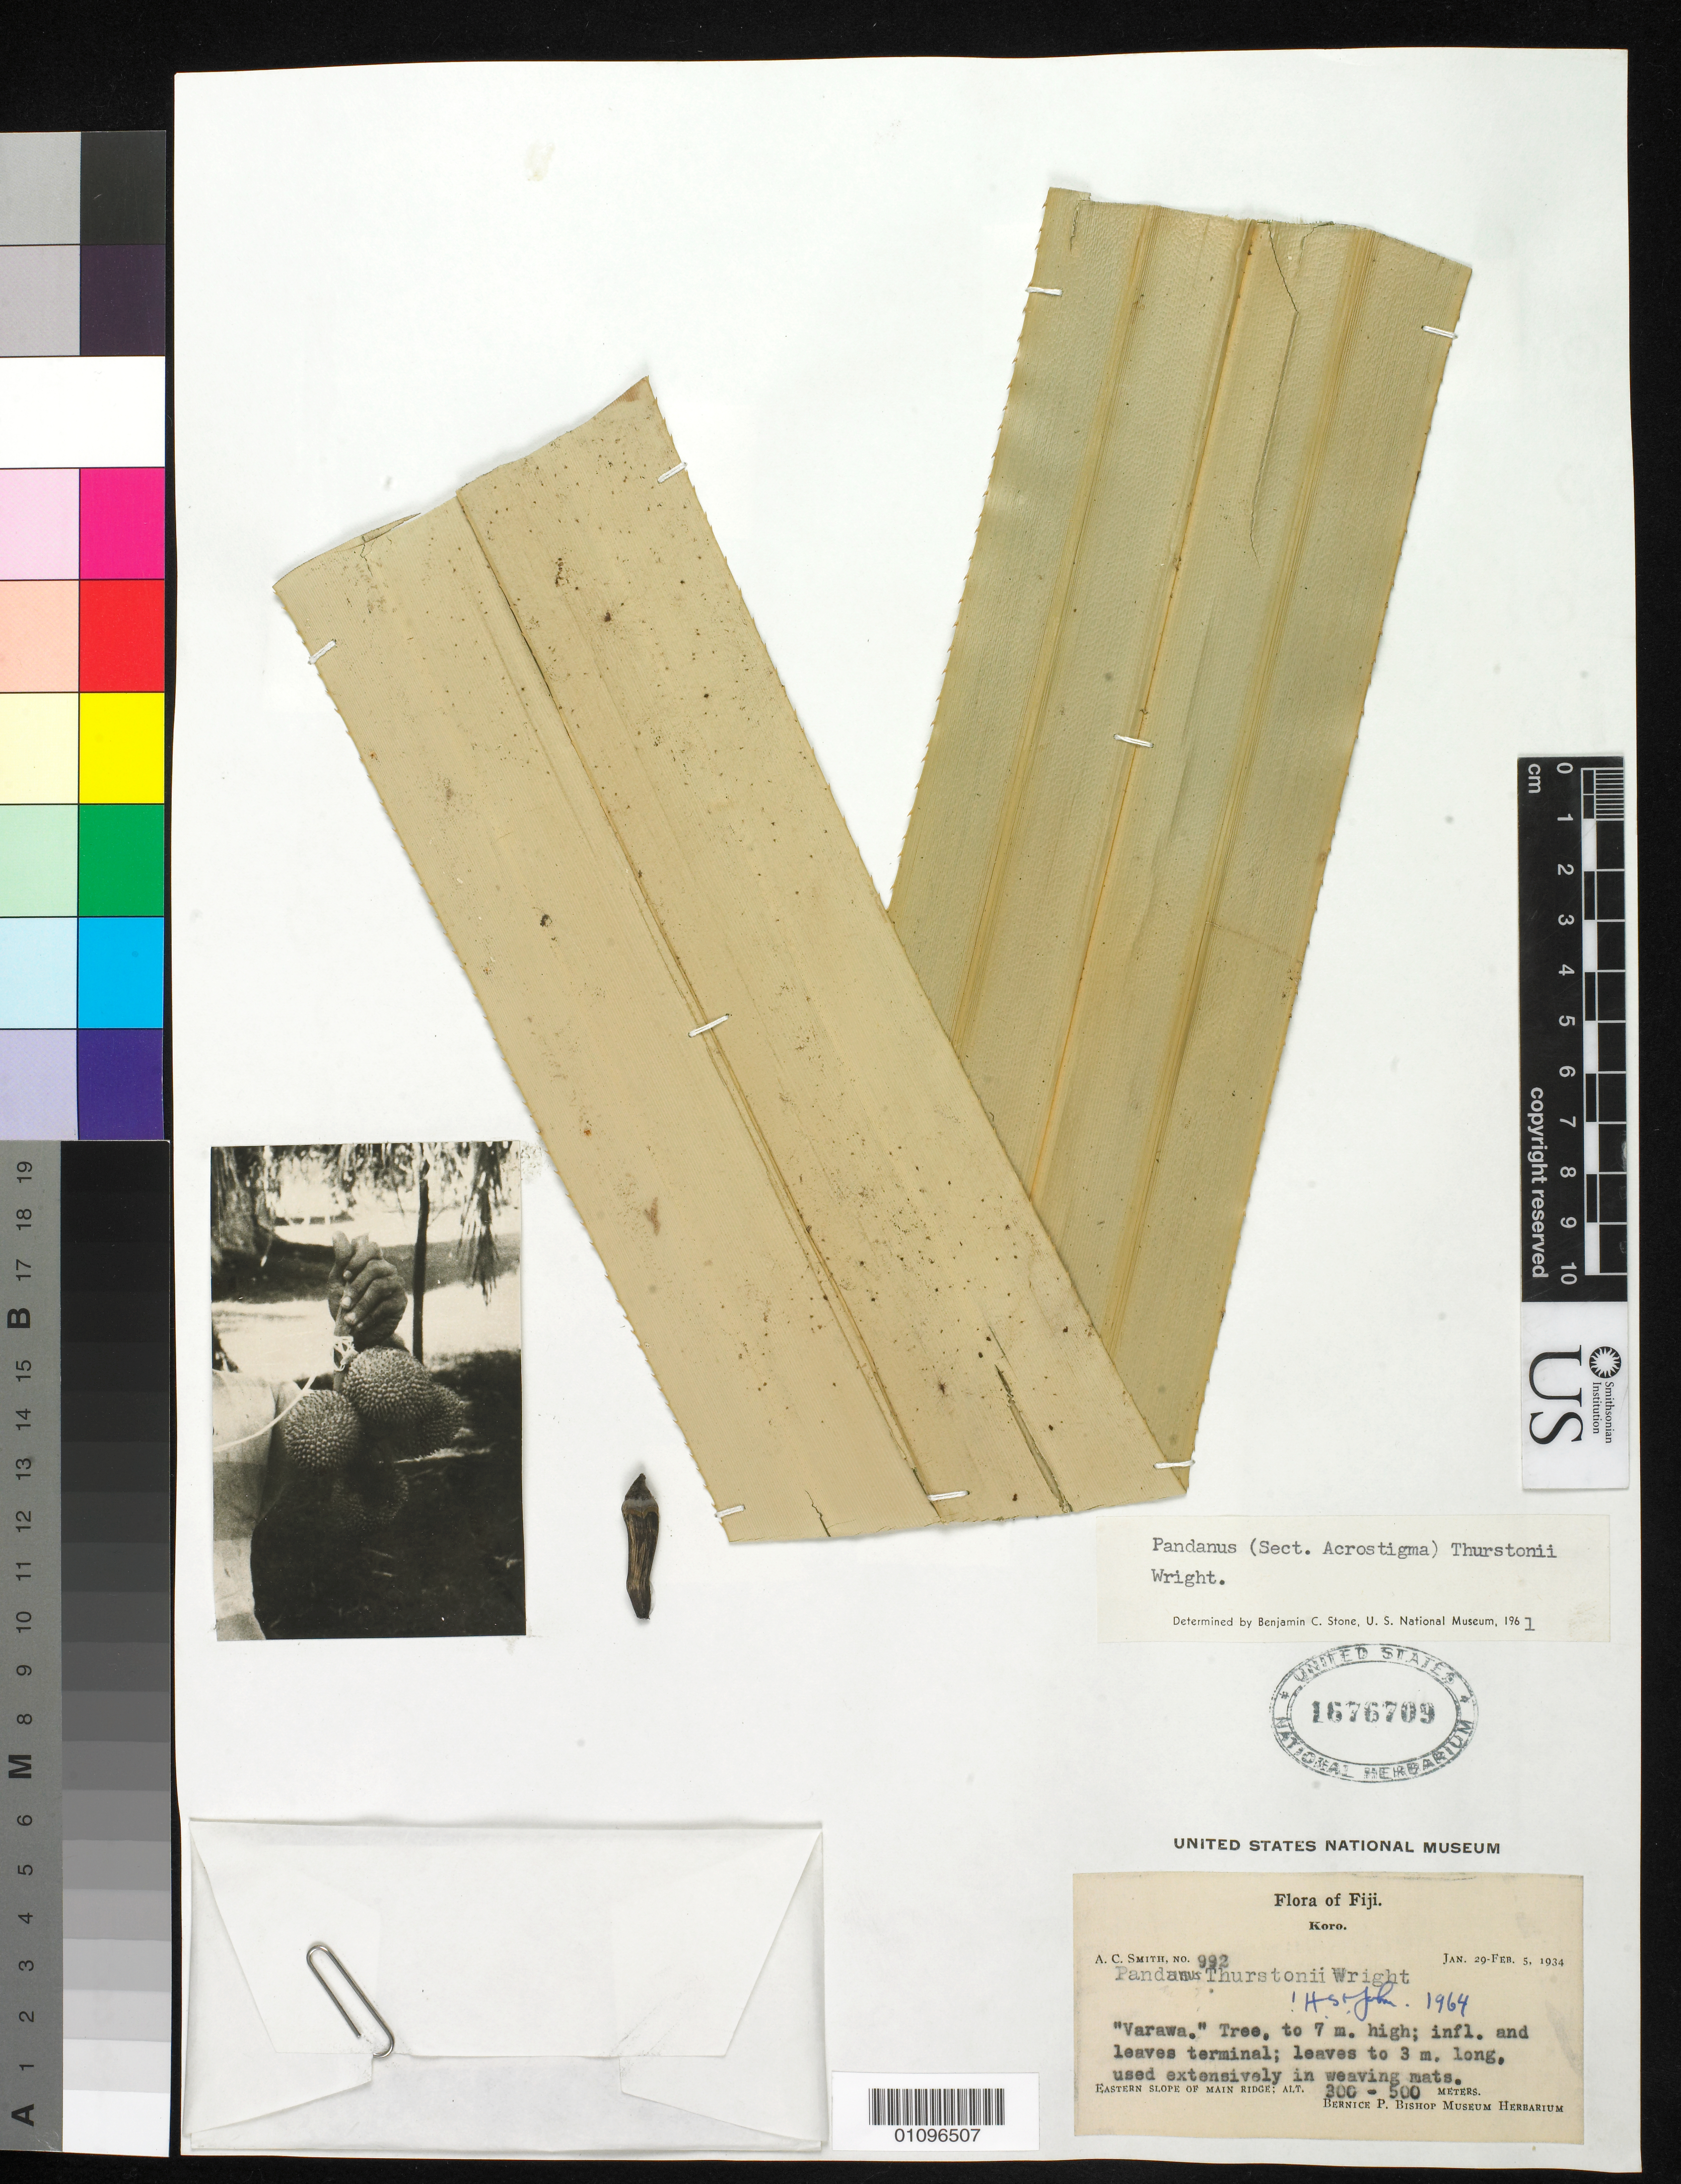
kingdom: Plantae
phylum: Tracheophyta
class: Liliopsida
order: Pandanales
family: Pandanaceae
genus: Pandanus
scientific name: Pandanus thurstonii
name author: C.H. Wright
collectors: A. C. Smith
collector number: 992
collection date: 1934-01-29/1934-02-05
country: Fiji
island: Koro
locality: Eastern slope of main ridge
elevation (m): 300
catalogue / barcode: US 1676709